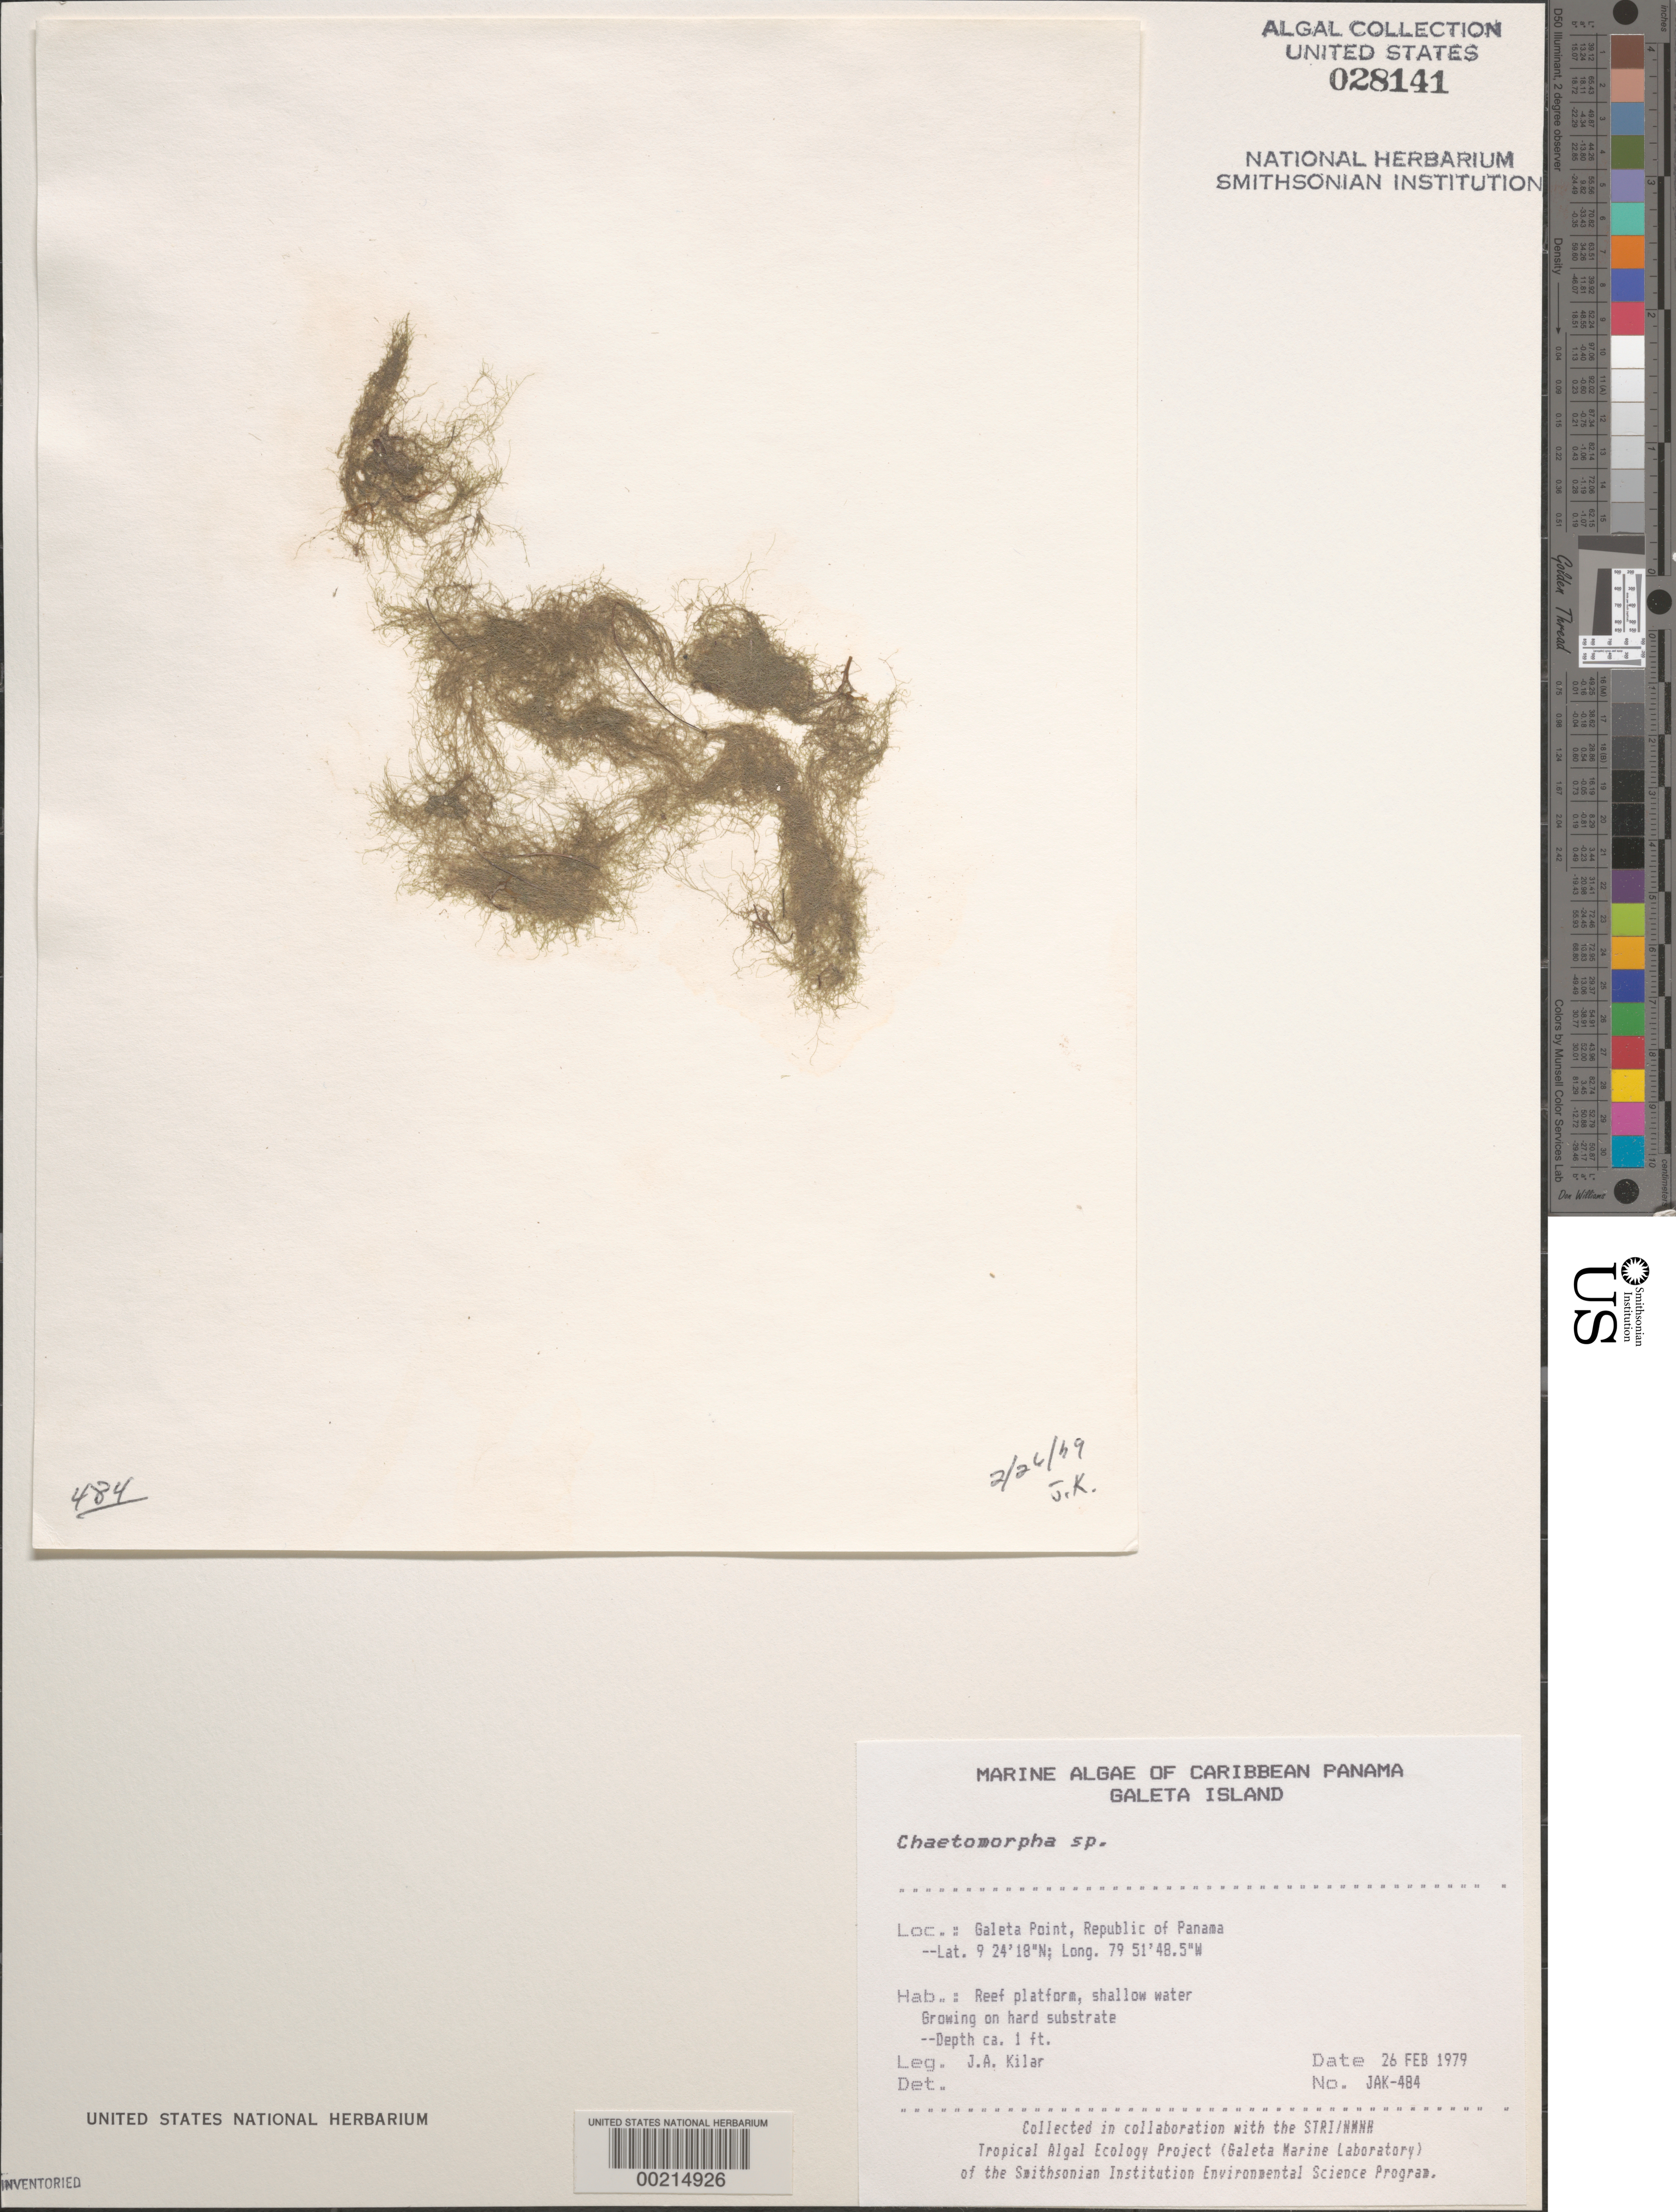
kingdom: Plantae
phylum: Chlorophyta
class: Ulvophyceae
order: Cladophorales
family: Cladophoraceae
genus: Chaetomorpha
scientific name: Chaetomorpha sp.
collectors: J. A. Kilar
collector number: JAK-484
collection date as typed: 26 Feb 1979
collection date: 1979-02-26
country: Panama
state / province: Colón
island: Galeta Island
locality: Galeta Point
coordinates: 9 24' 18" N, 79 51' 48.5" W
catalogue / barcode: US 28141